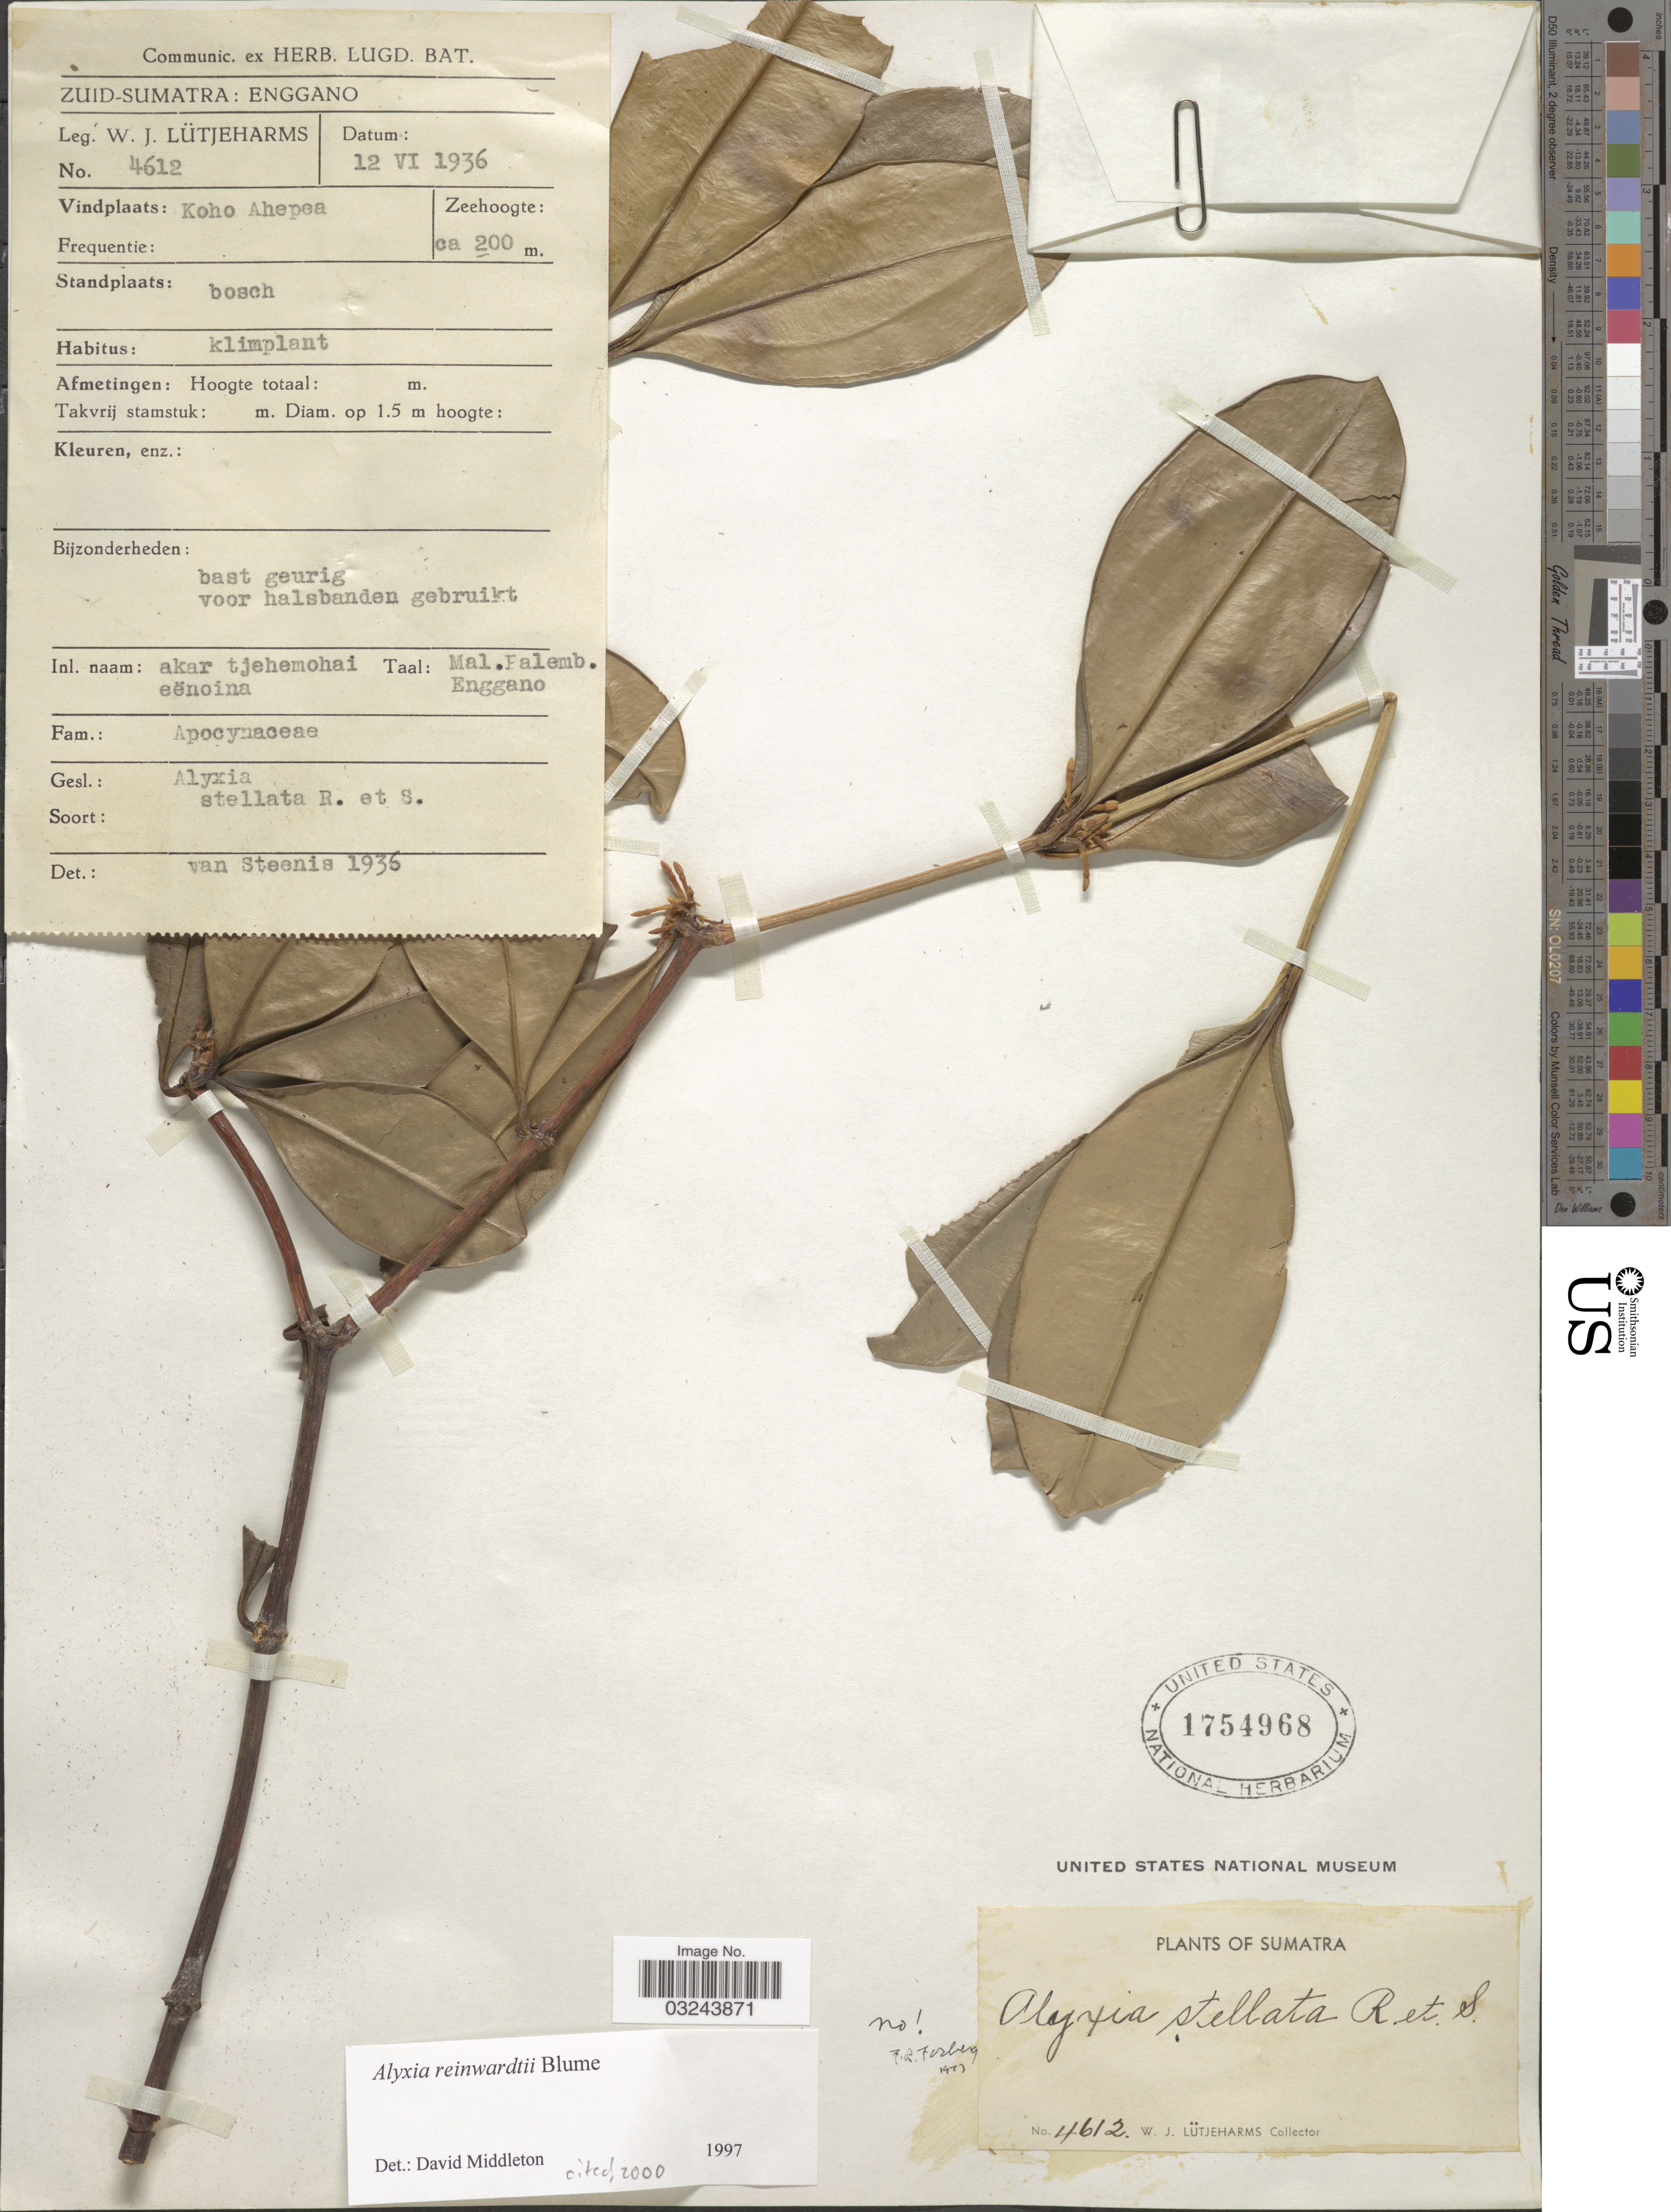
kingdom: Plantae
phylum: Tracheophyta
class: Magnoliopsida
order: Gentianales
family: Apocynaceae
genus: Alyxia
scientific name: Alyxia reinwardtii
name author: Blume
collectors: W. Lütjeharms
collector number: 4612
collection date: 1936-06-12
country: Indonesia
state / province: Sumatra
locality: Zuid-Sumatra: Enggano. Koho Ahepea.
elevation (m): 200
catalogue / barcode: US 1754968